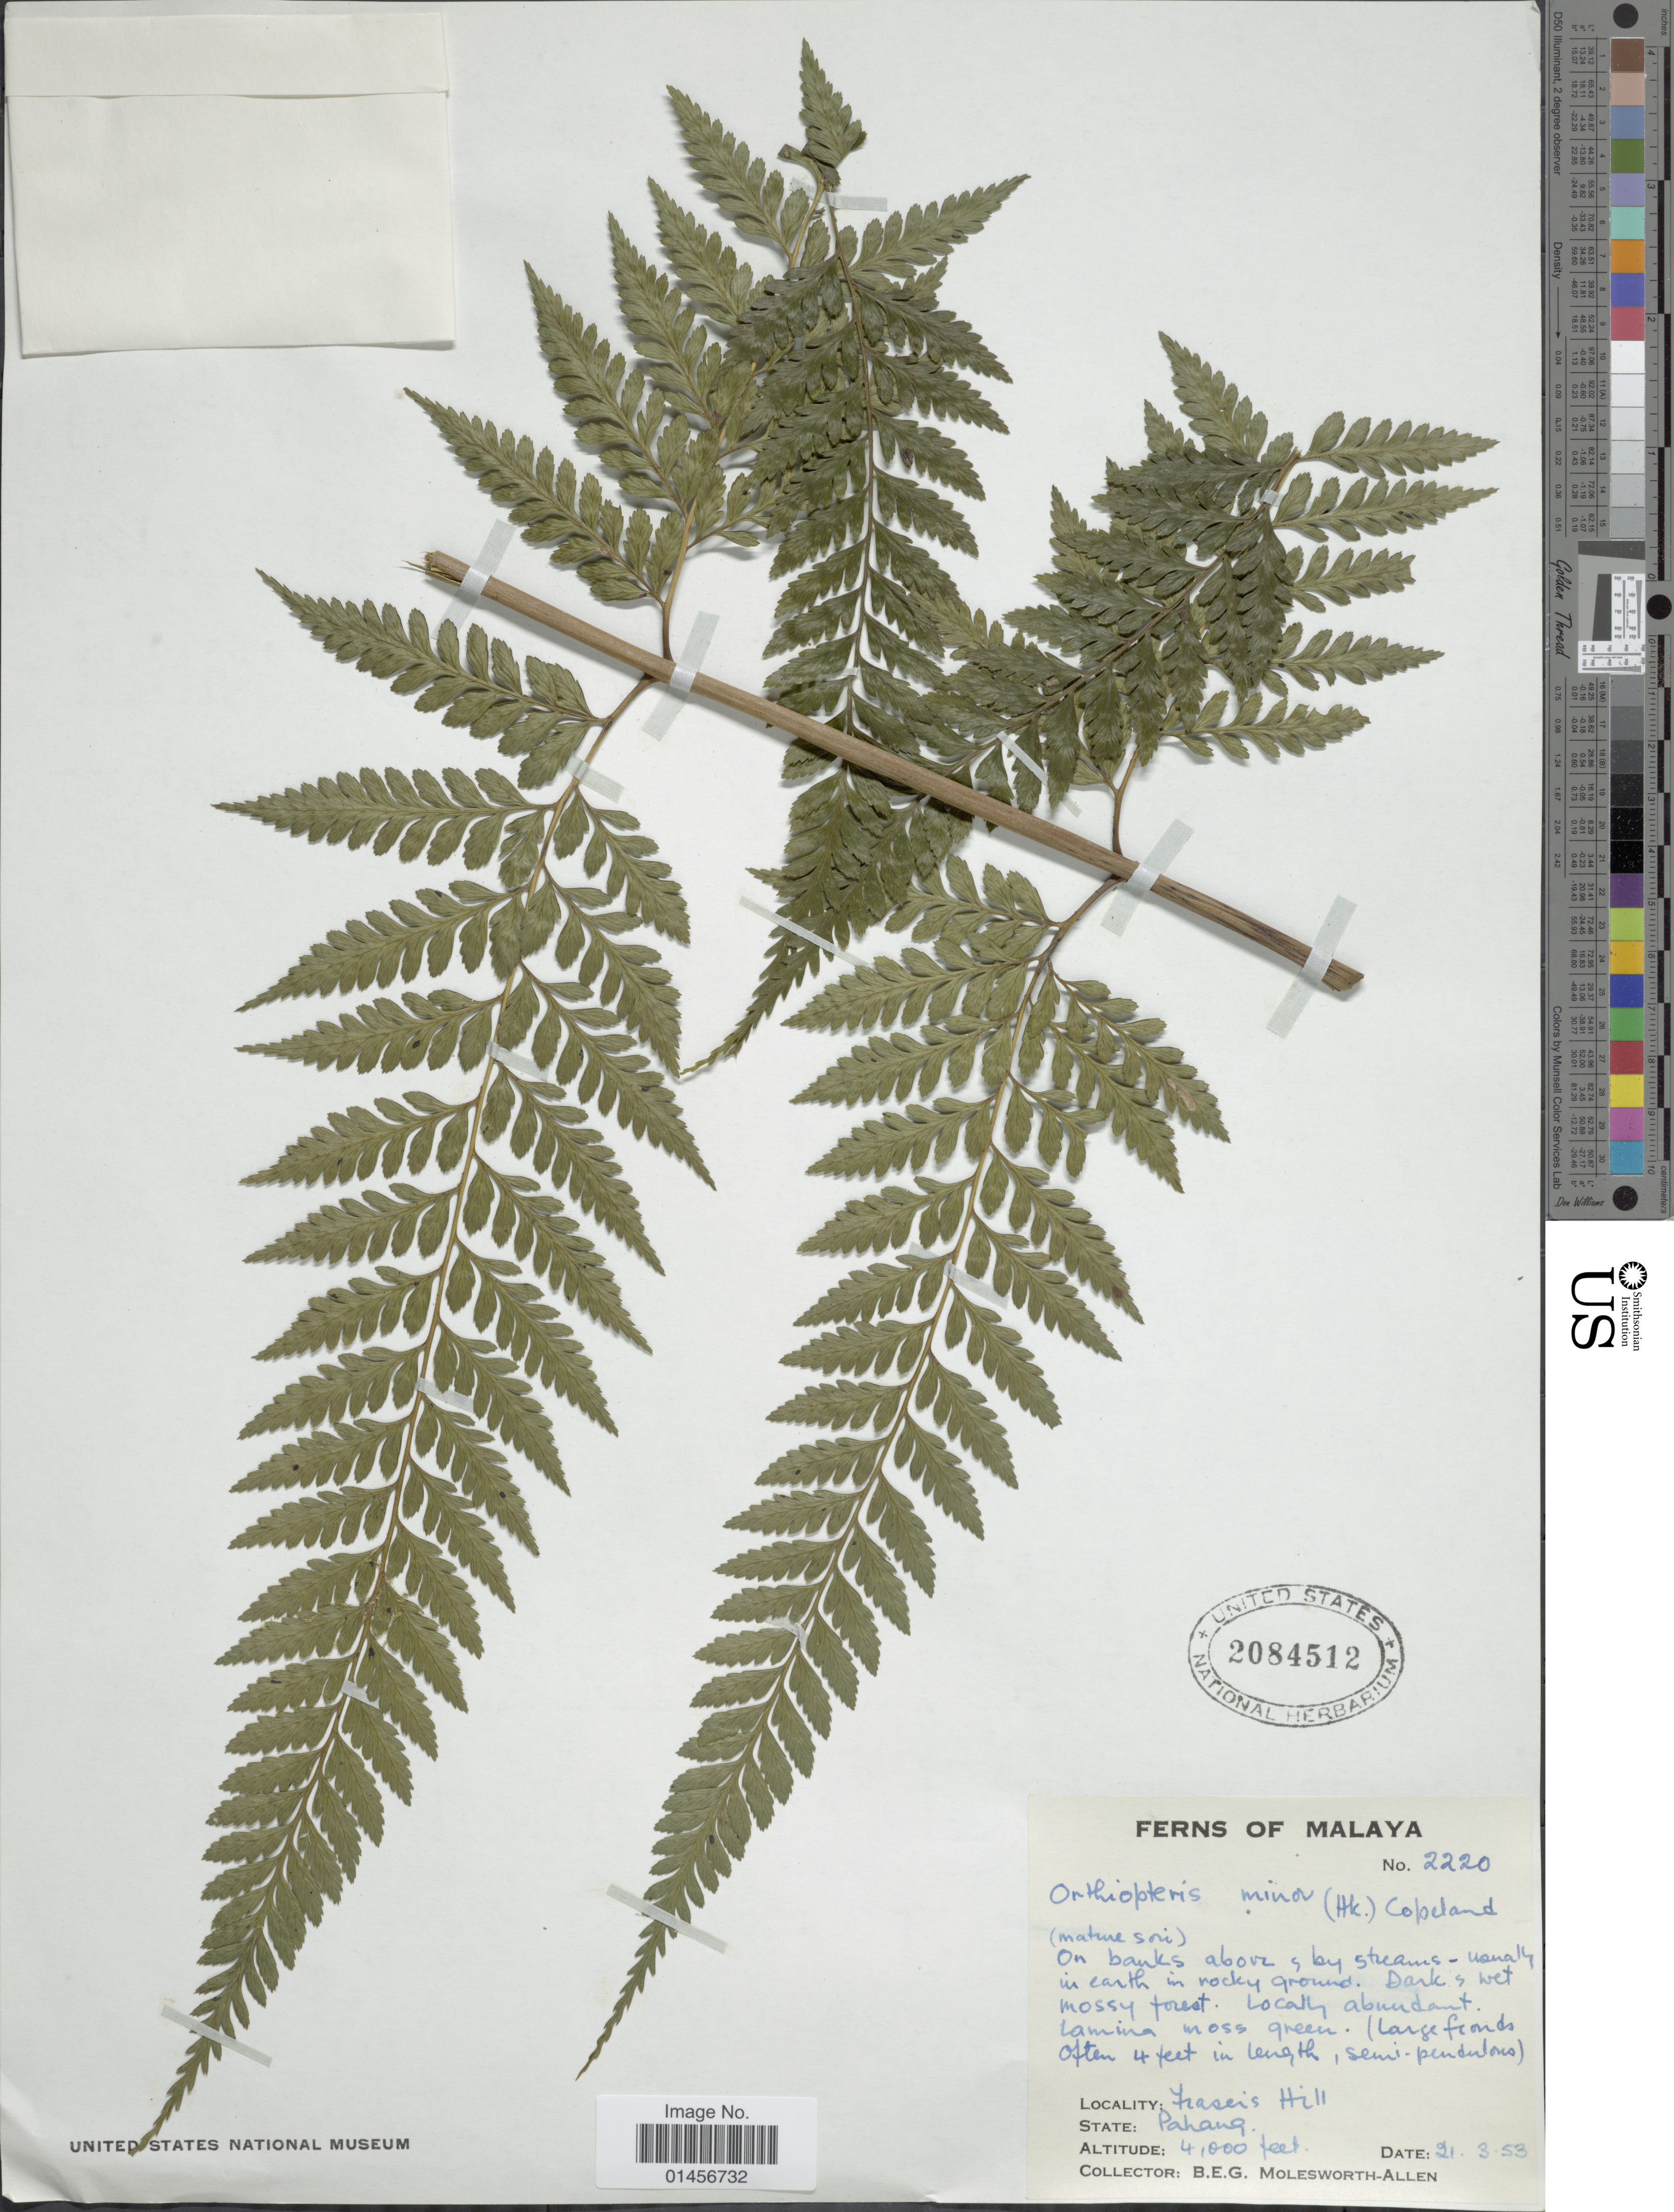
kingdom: Plantae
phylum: Tracheophyta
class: Polypodiopsida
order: Polypodiales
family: Saccolomataceae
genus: Saccoloma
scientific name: Saccoloma campylura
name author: (Kunze) Mett.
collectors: B. E. G. Molesworth-Allen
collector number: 2220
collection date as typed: Transcribed d/m/y: 21/3/53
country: Malaysia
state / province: Pahang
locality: Malaya, Frasers Hill.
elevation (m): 1219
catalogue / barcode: US 2084512